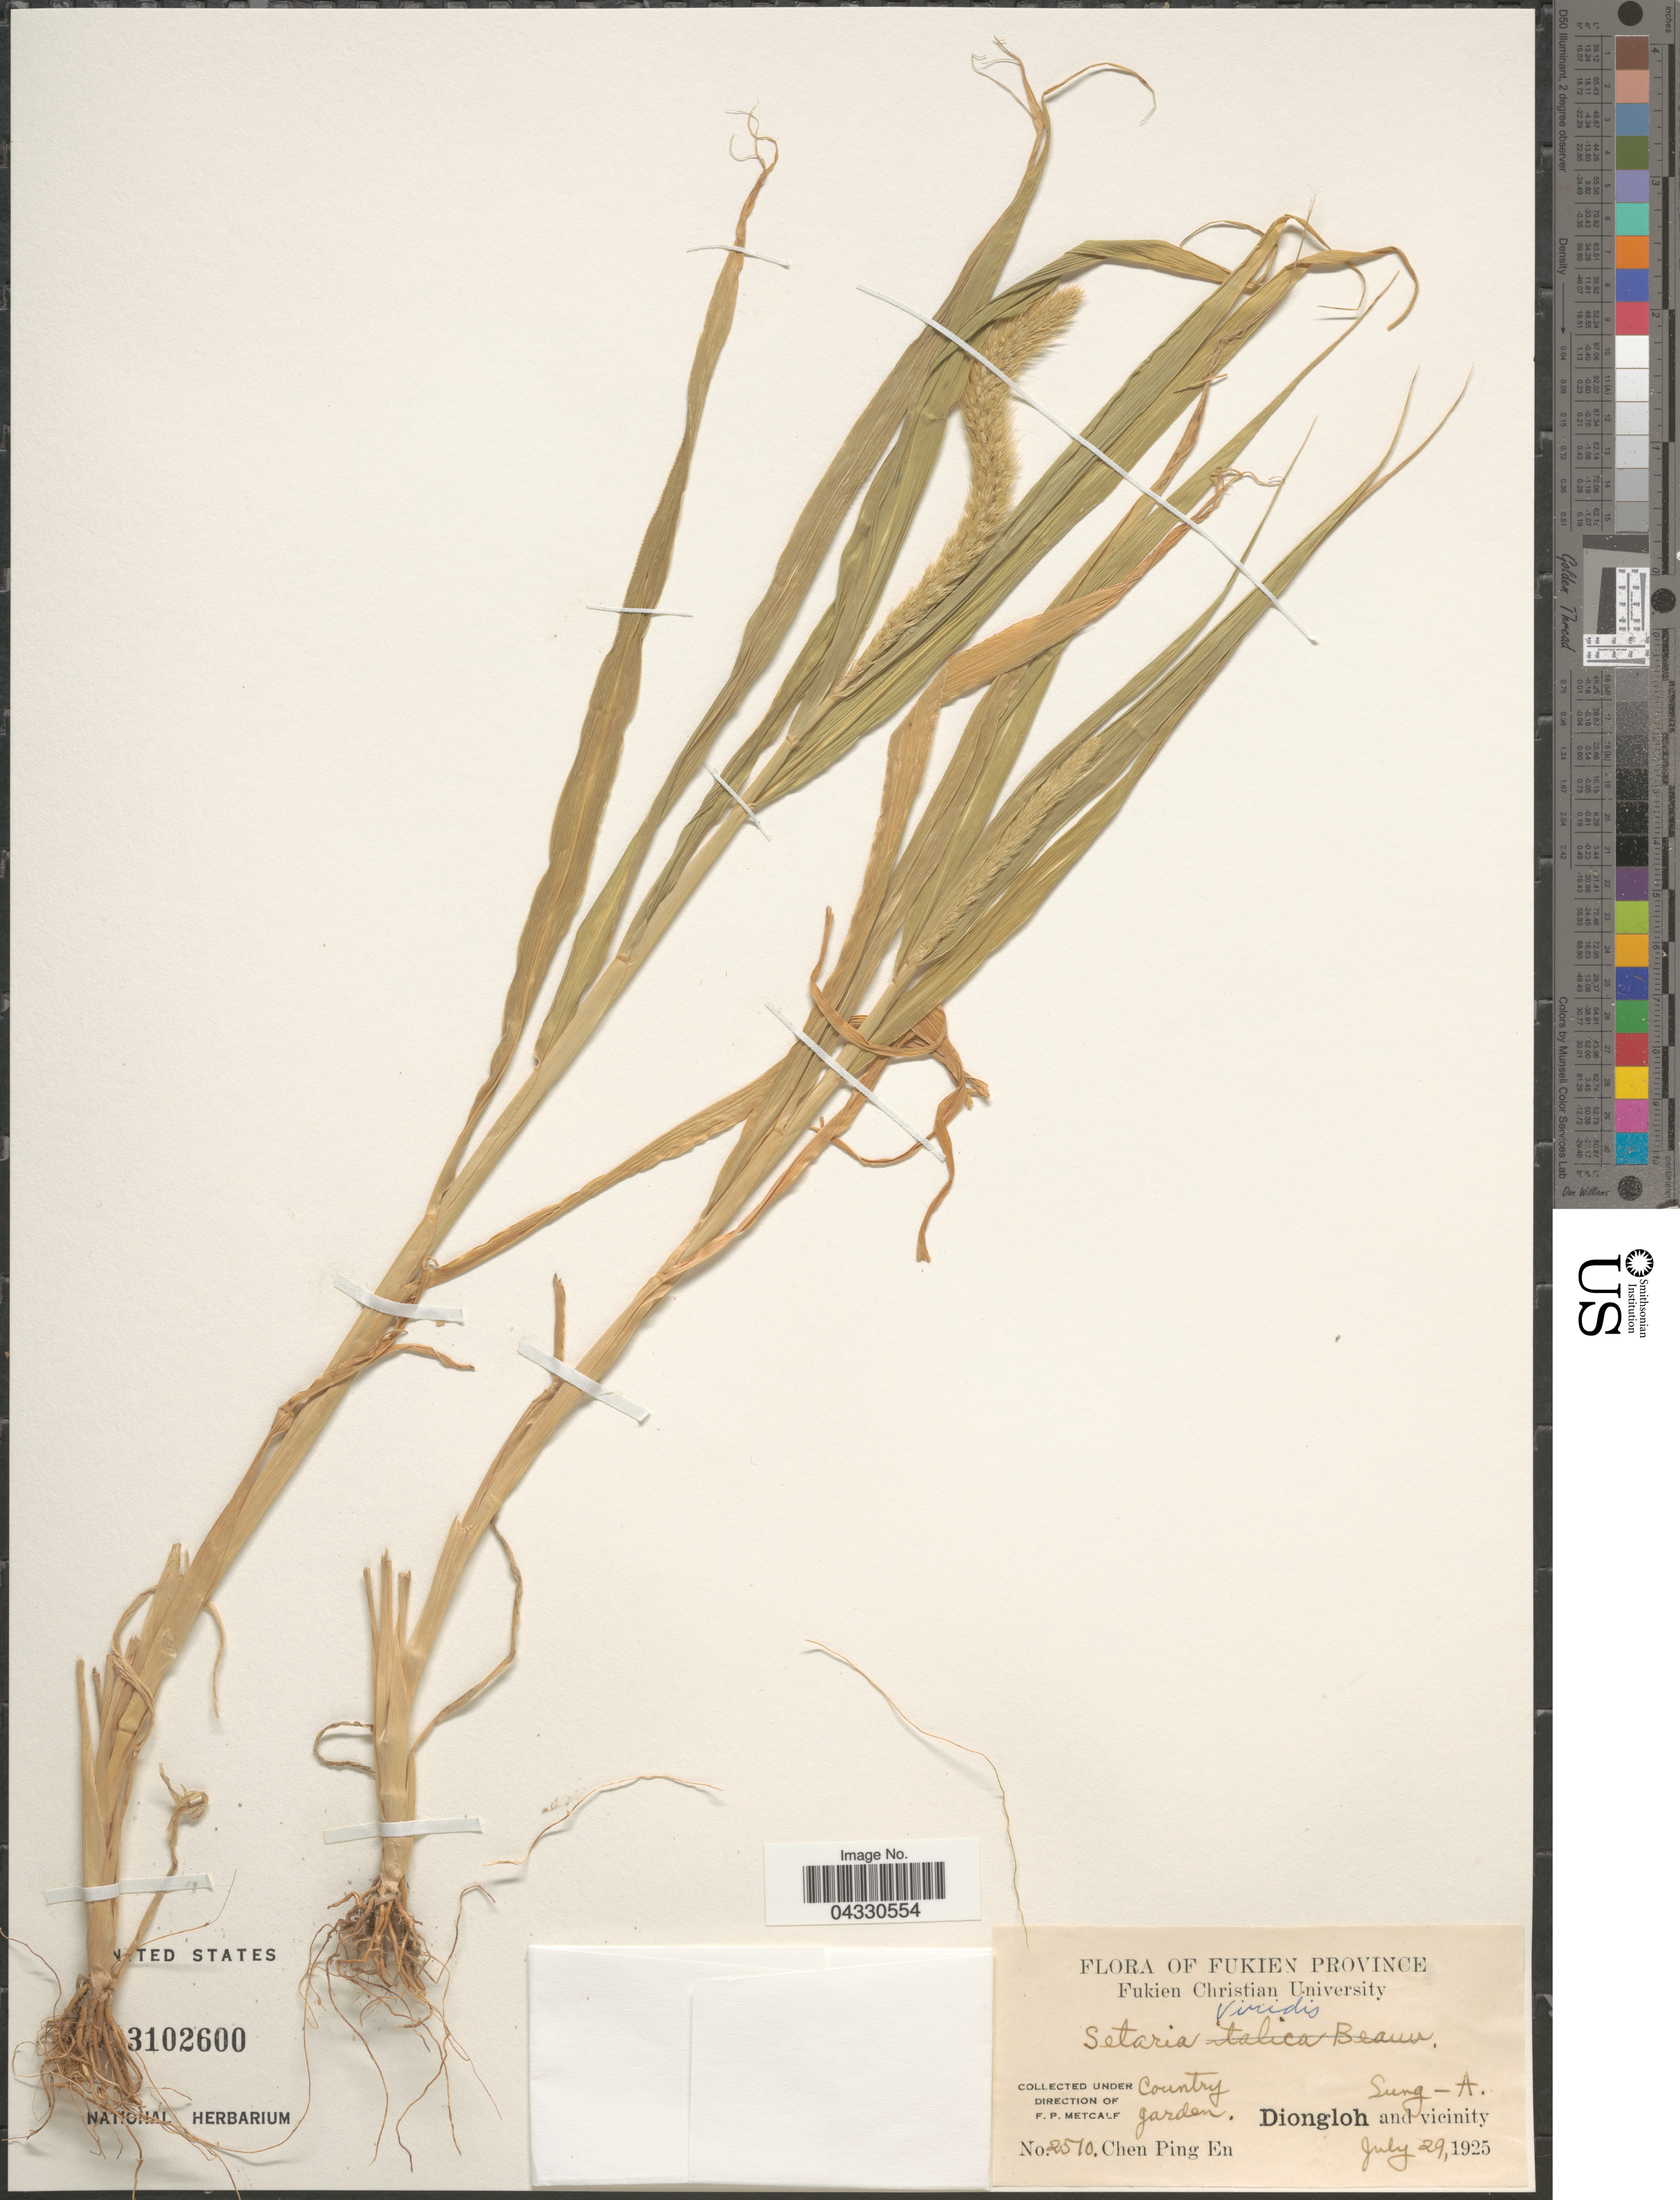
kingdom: Plantae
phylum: Tracheophyta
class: Liliopsida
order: Poales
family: Poaceae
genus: Setaria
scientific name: Setaria viridis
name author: (L.) P. Beauv.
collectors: C. Ping En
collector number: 2510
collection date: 1925-07-29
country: China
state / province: Fujian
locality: Fukien Province. Country garden. Sung-A. Diongloh and vicinity.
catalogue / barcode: US 3102600